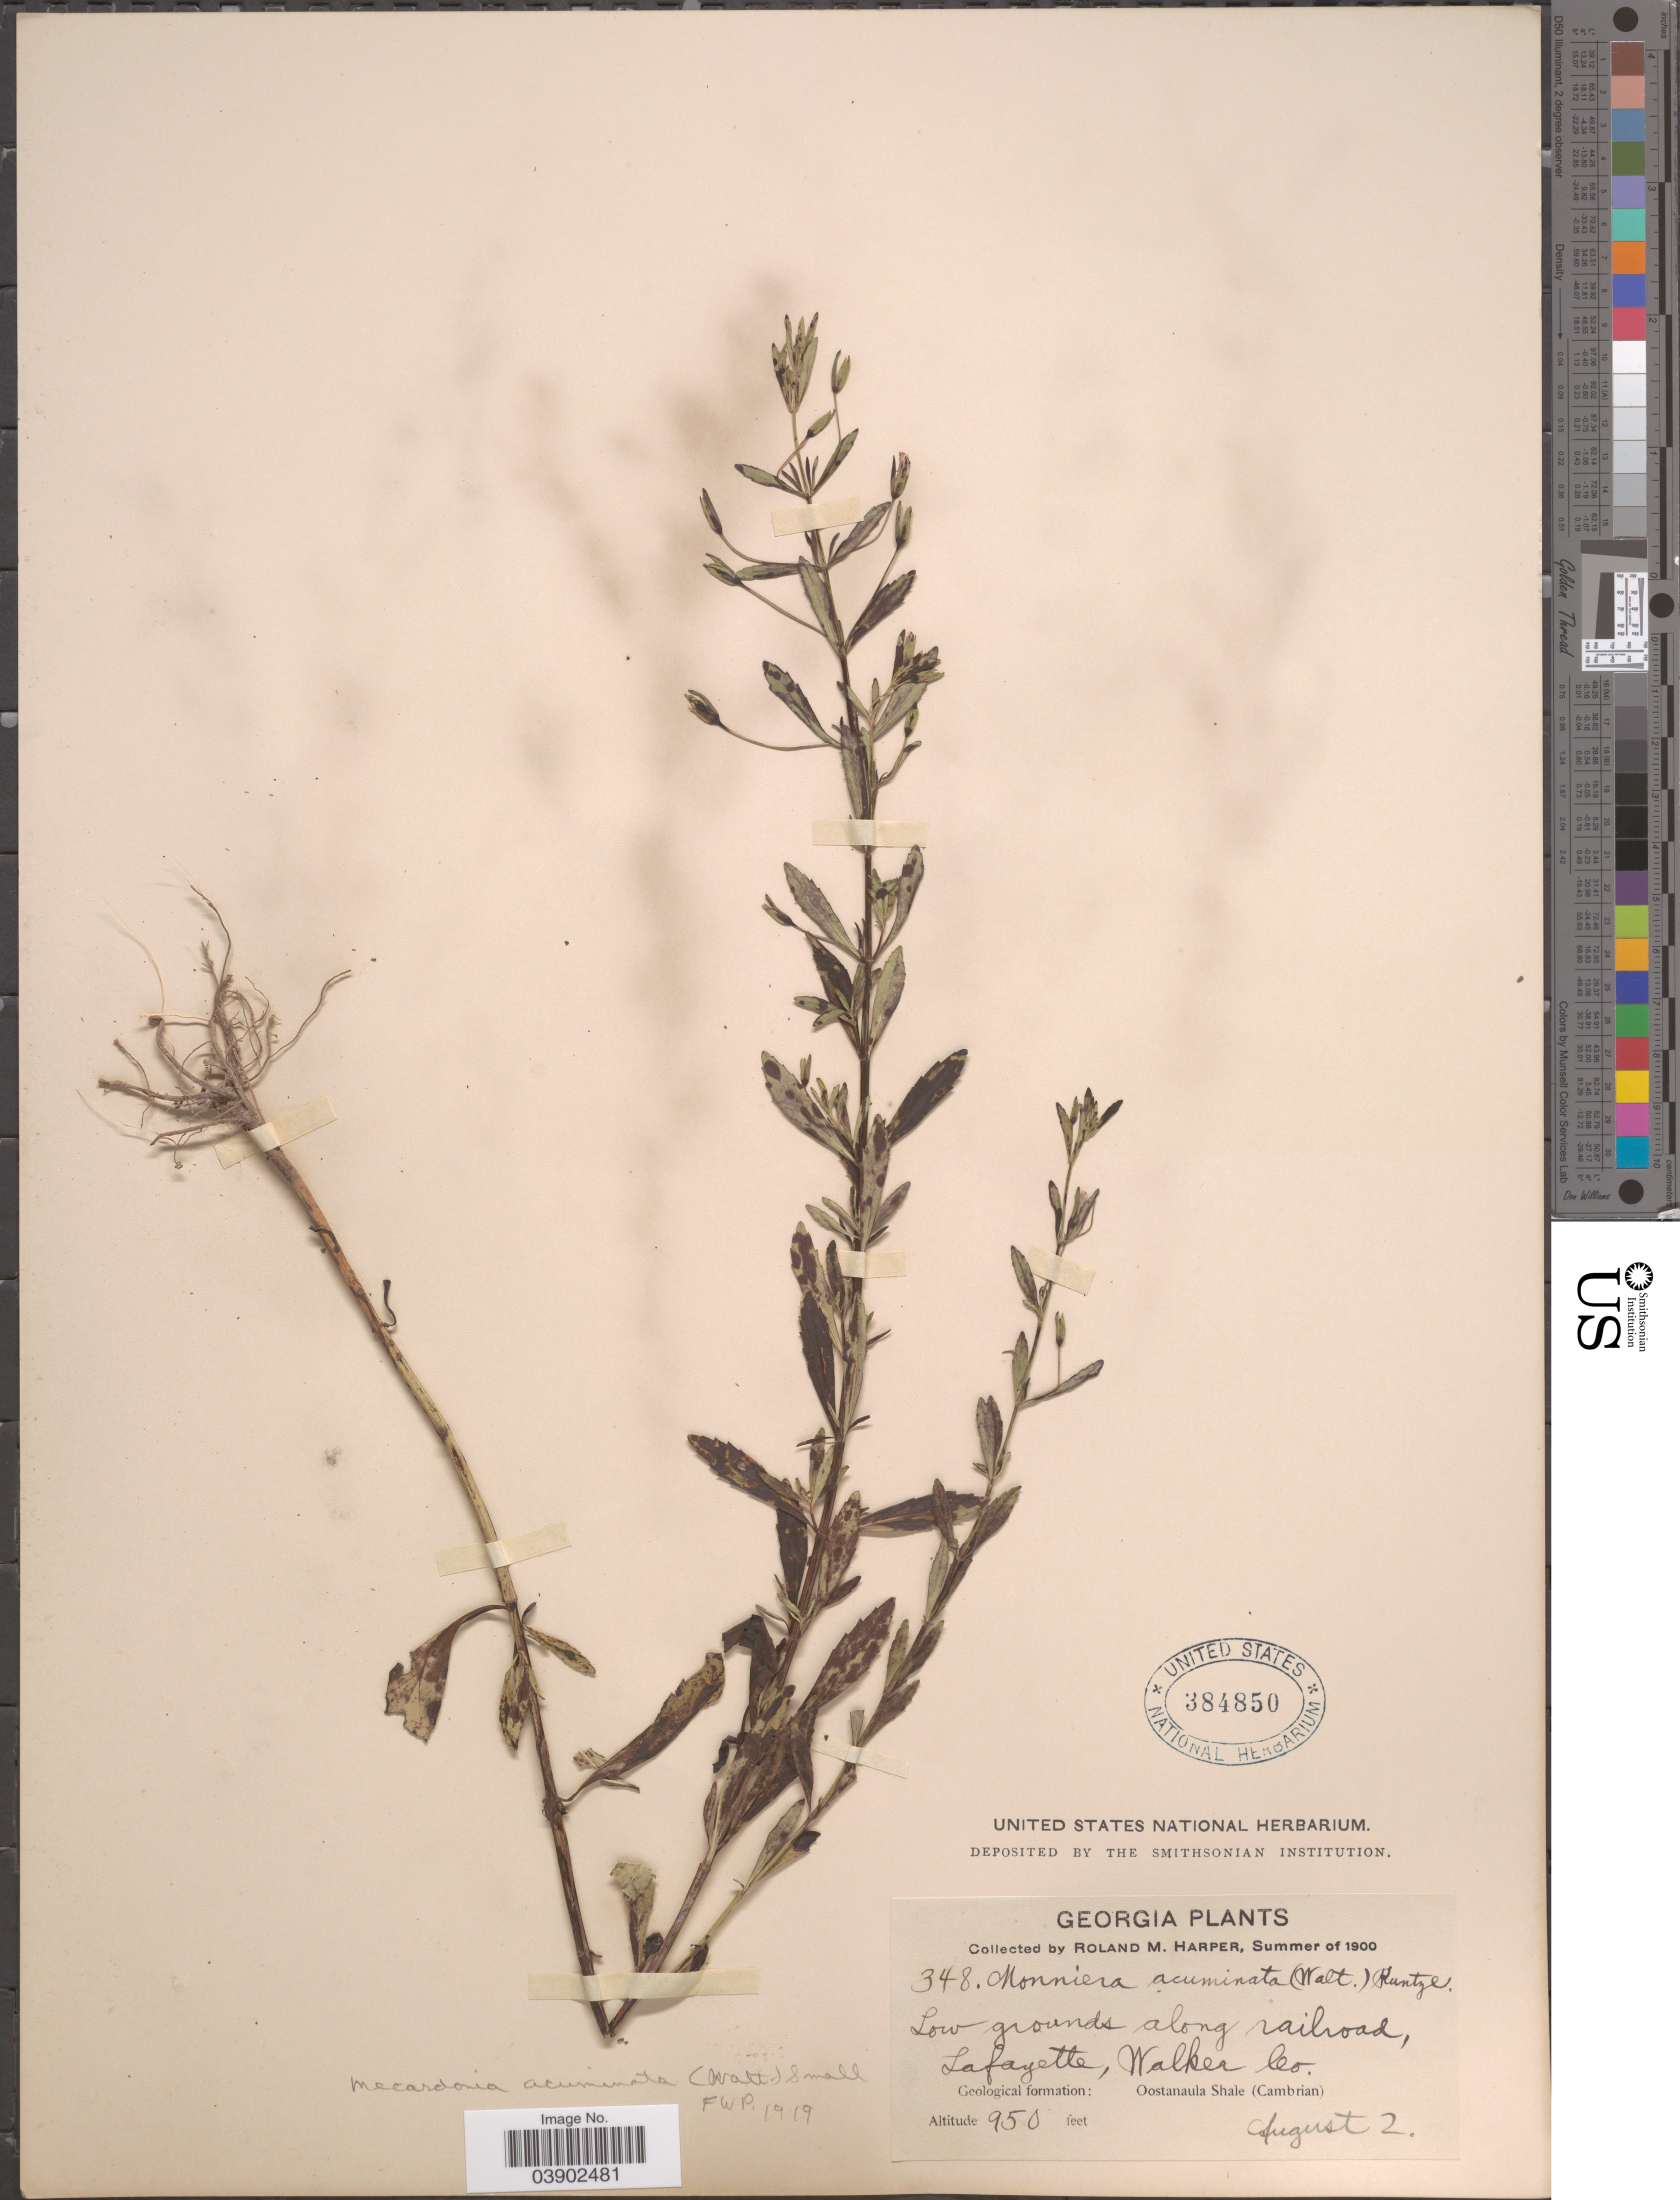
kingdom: Plantae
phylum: Tracheophyta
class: Magnoliopsida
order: Lamiales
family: Plantaginaceae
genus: Mecardonia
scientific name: Mecardonia acuminata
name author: (Walter) Small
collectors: R. M. Harper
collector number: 348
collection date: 1900-08-02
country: United States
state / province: Georgia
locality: Low grounds along railroad, Lafayette, Walker Co. Geological formation: Oostanaula Shale (Cambrian).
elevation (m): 290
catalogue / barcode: US 384850